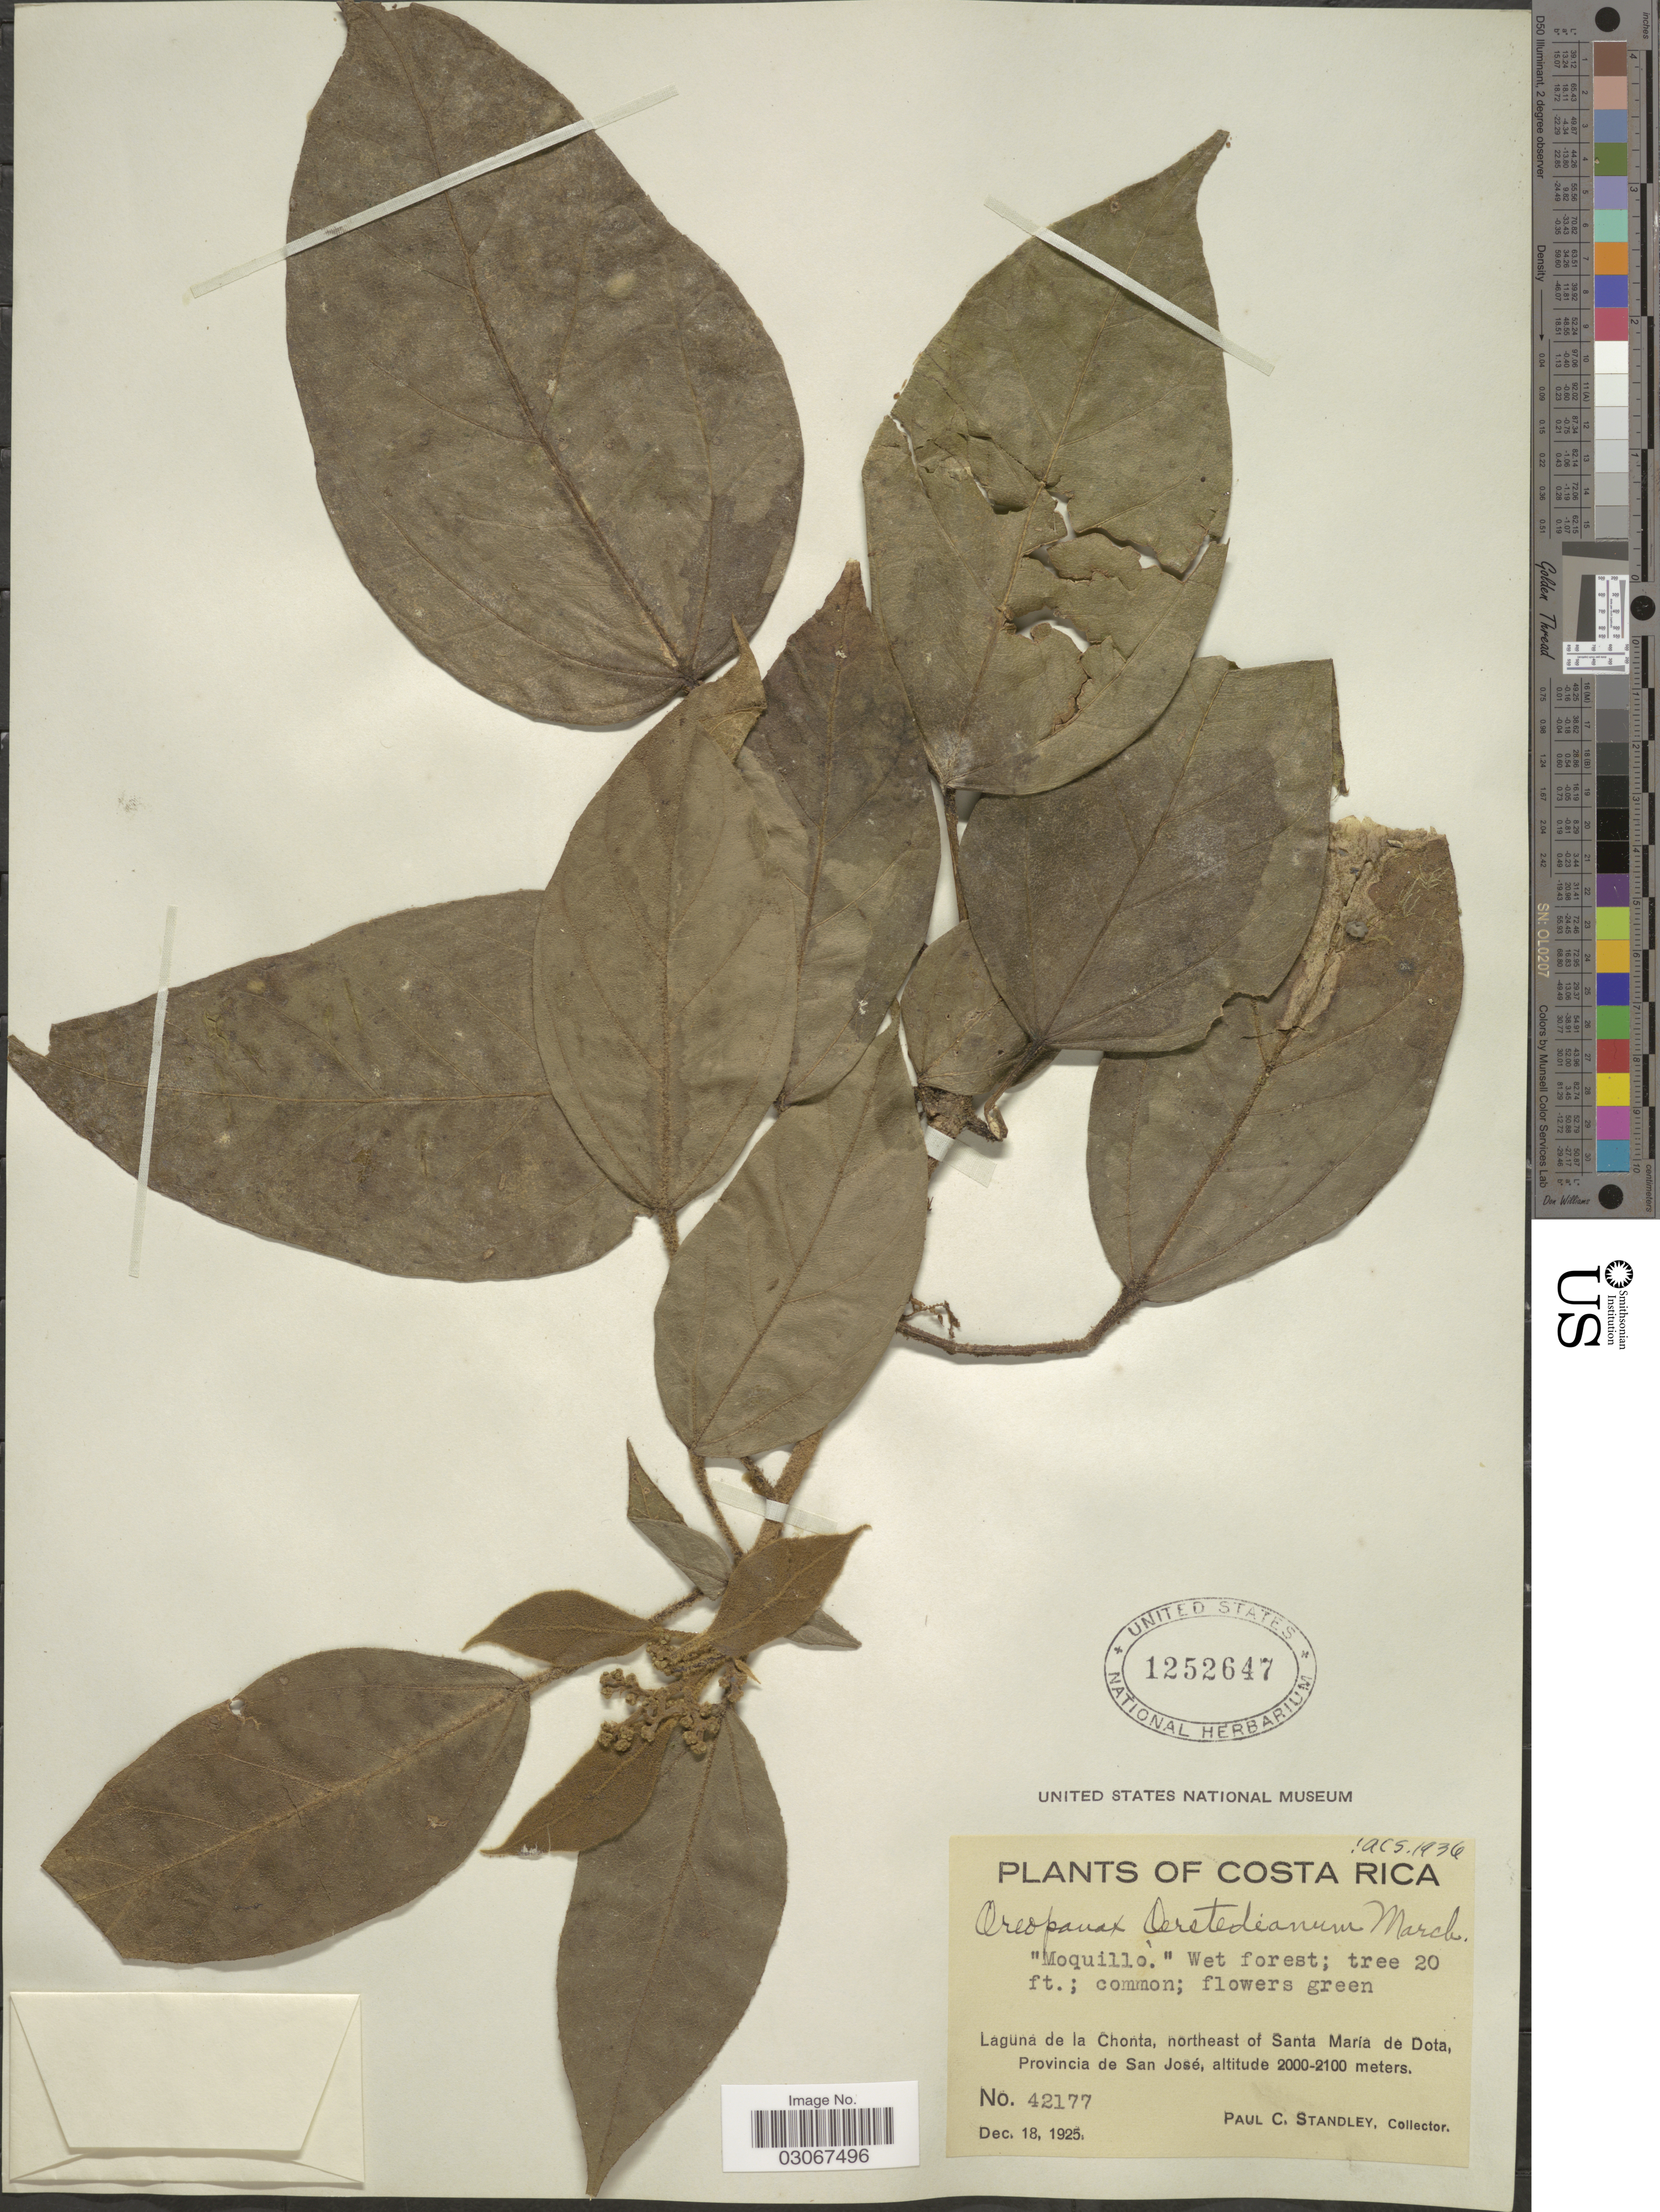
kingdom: Plantae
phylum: Tracheophyta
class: Magnoliopsida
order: Apiales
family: Araliaceae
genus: Oreopanax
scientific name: Oreopanax oerstedianus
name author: Marchal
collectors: P. C. Standley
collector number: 42177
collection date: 1925-12-18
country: Costa Rica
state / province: San José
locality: Laguna de la Chonta, northeast of Santa María de Dota.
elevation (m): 2000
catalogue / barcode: US 1252647